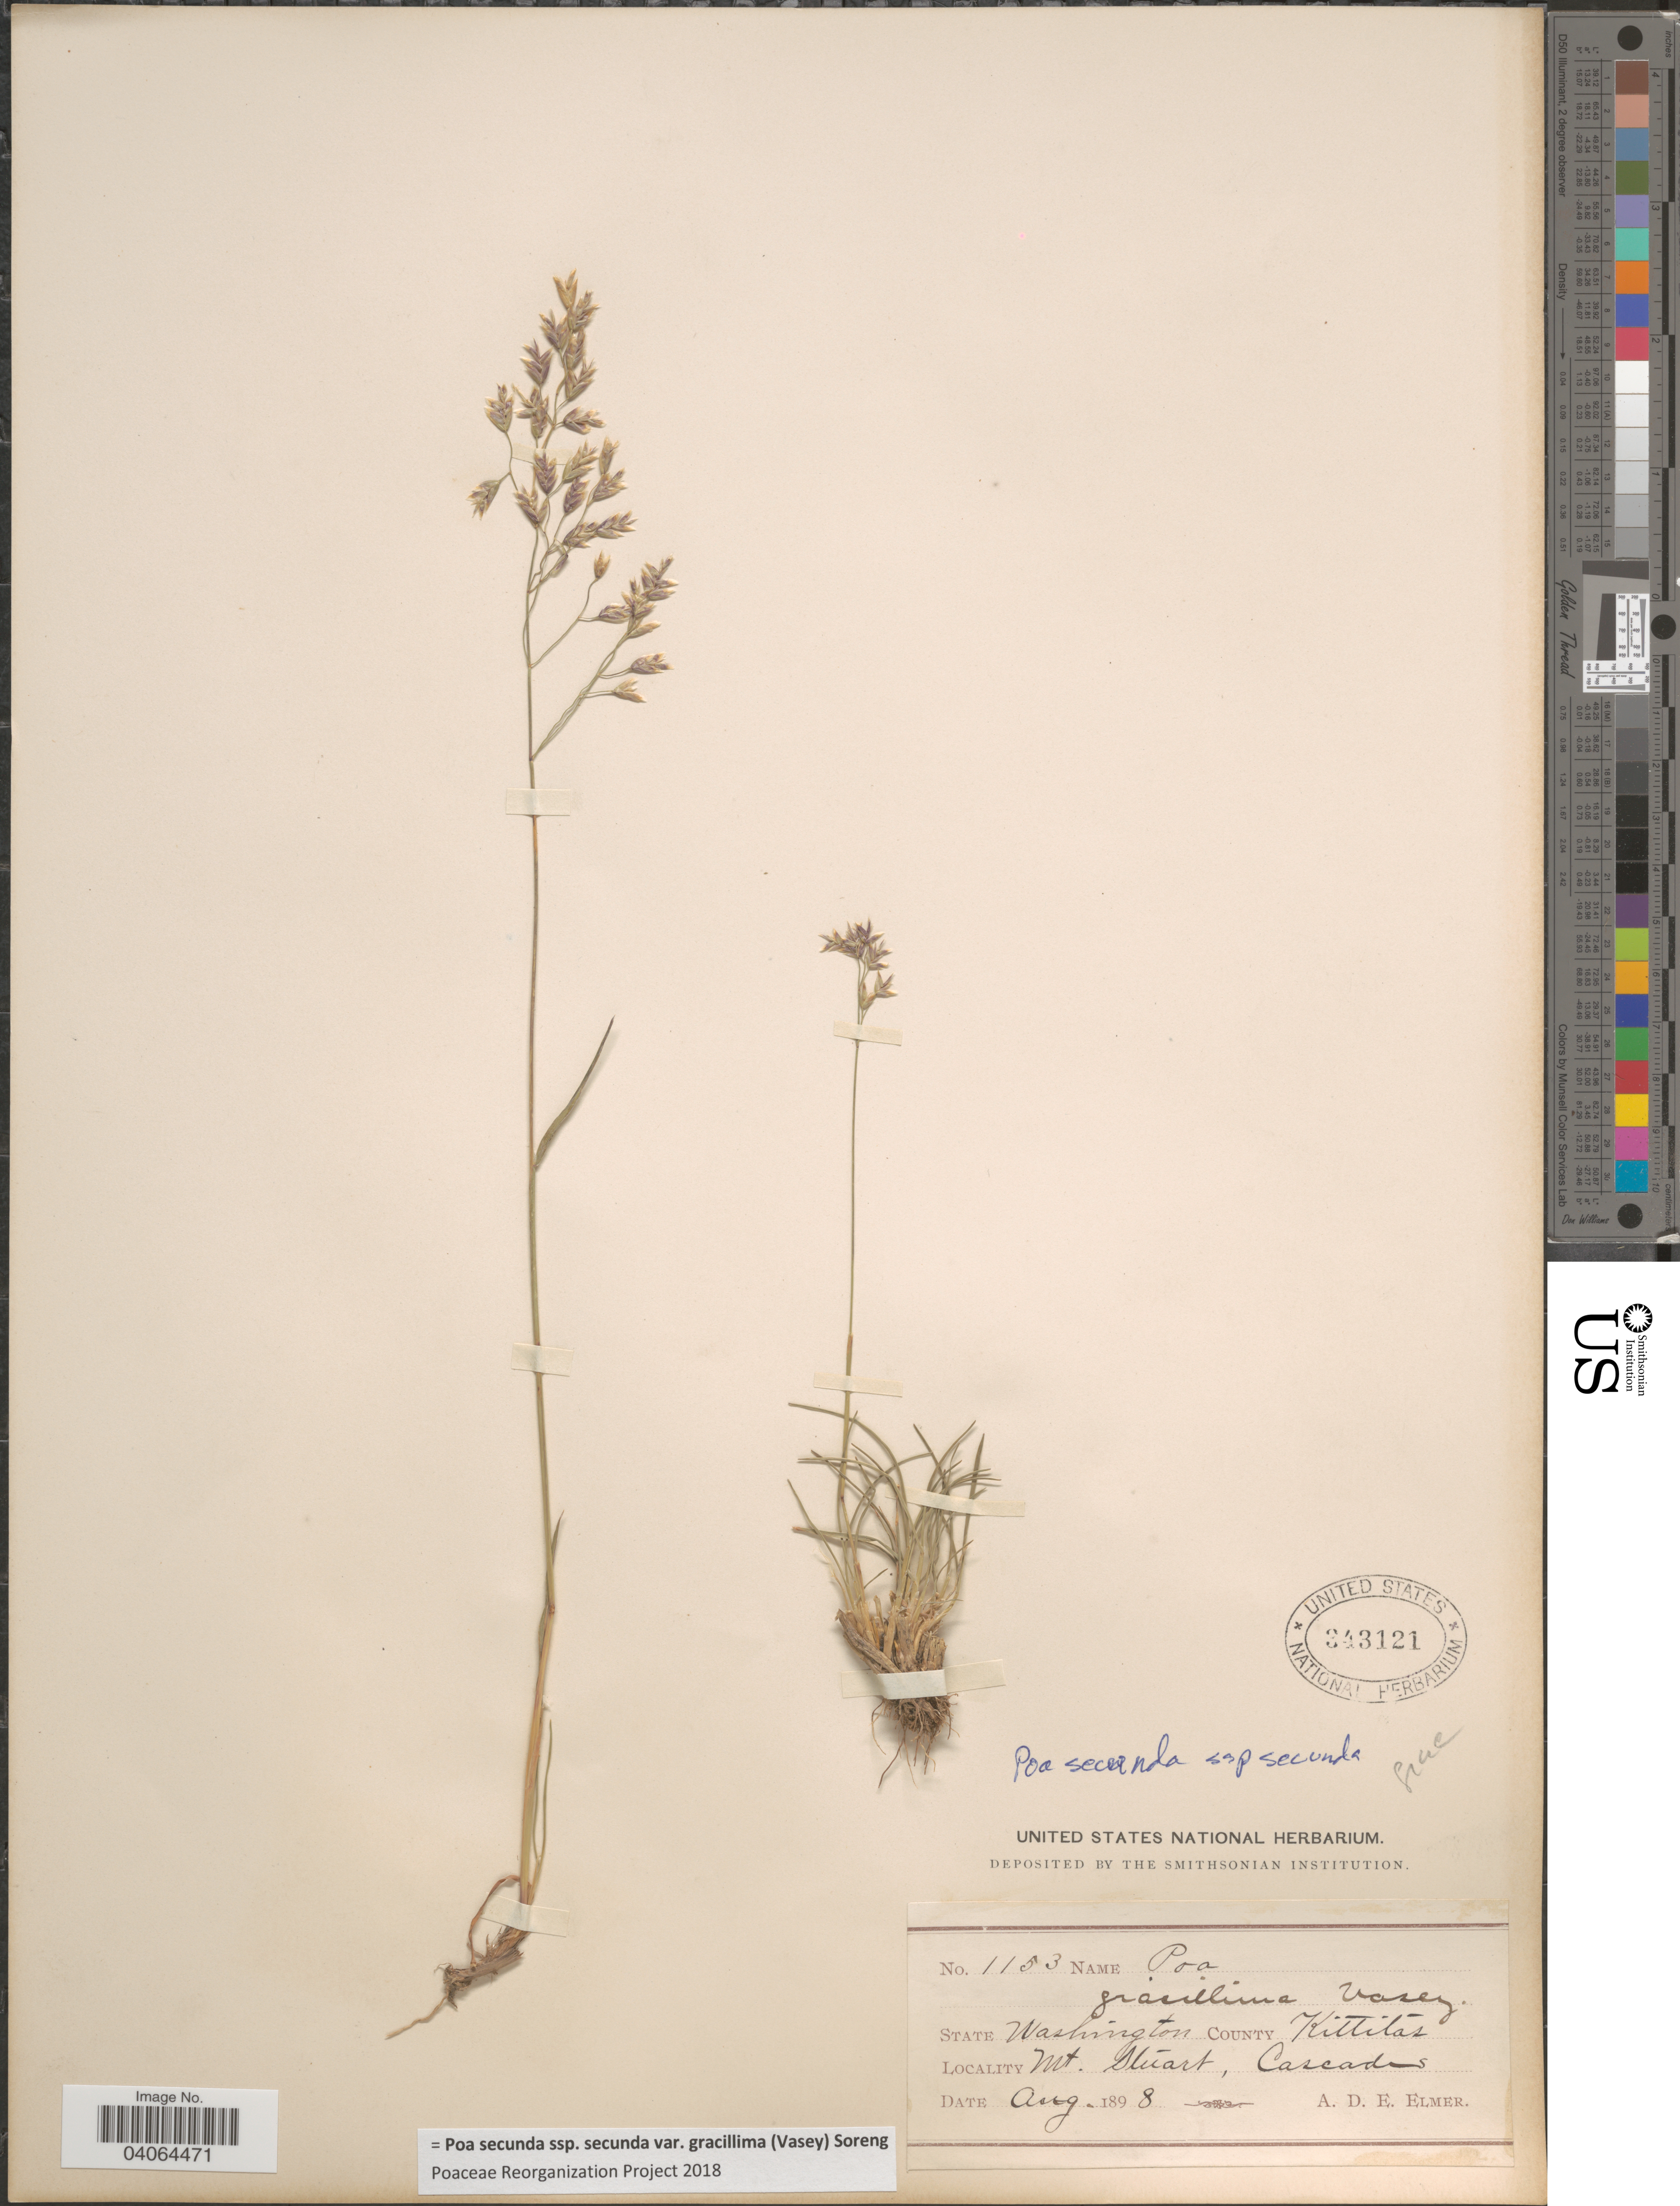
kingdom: Plantae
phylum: Tracheophyta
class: Liliopsida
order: Poales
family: Poaceae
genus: Poa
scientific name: Poa secunda subsp. secunda var. gracillima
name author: (Vasey) Soreng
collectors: A. D. E. Elmer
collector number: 1153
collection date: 1898-08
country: United States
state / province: Washington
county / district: Kittitas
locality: County Kittitas. Mt. Stuart, Cascades.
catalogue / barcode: US 343121